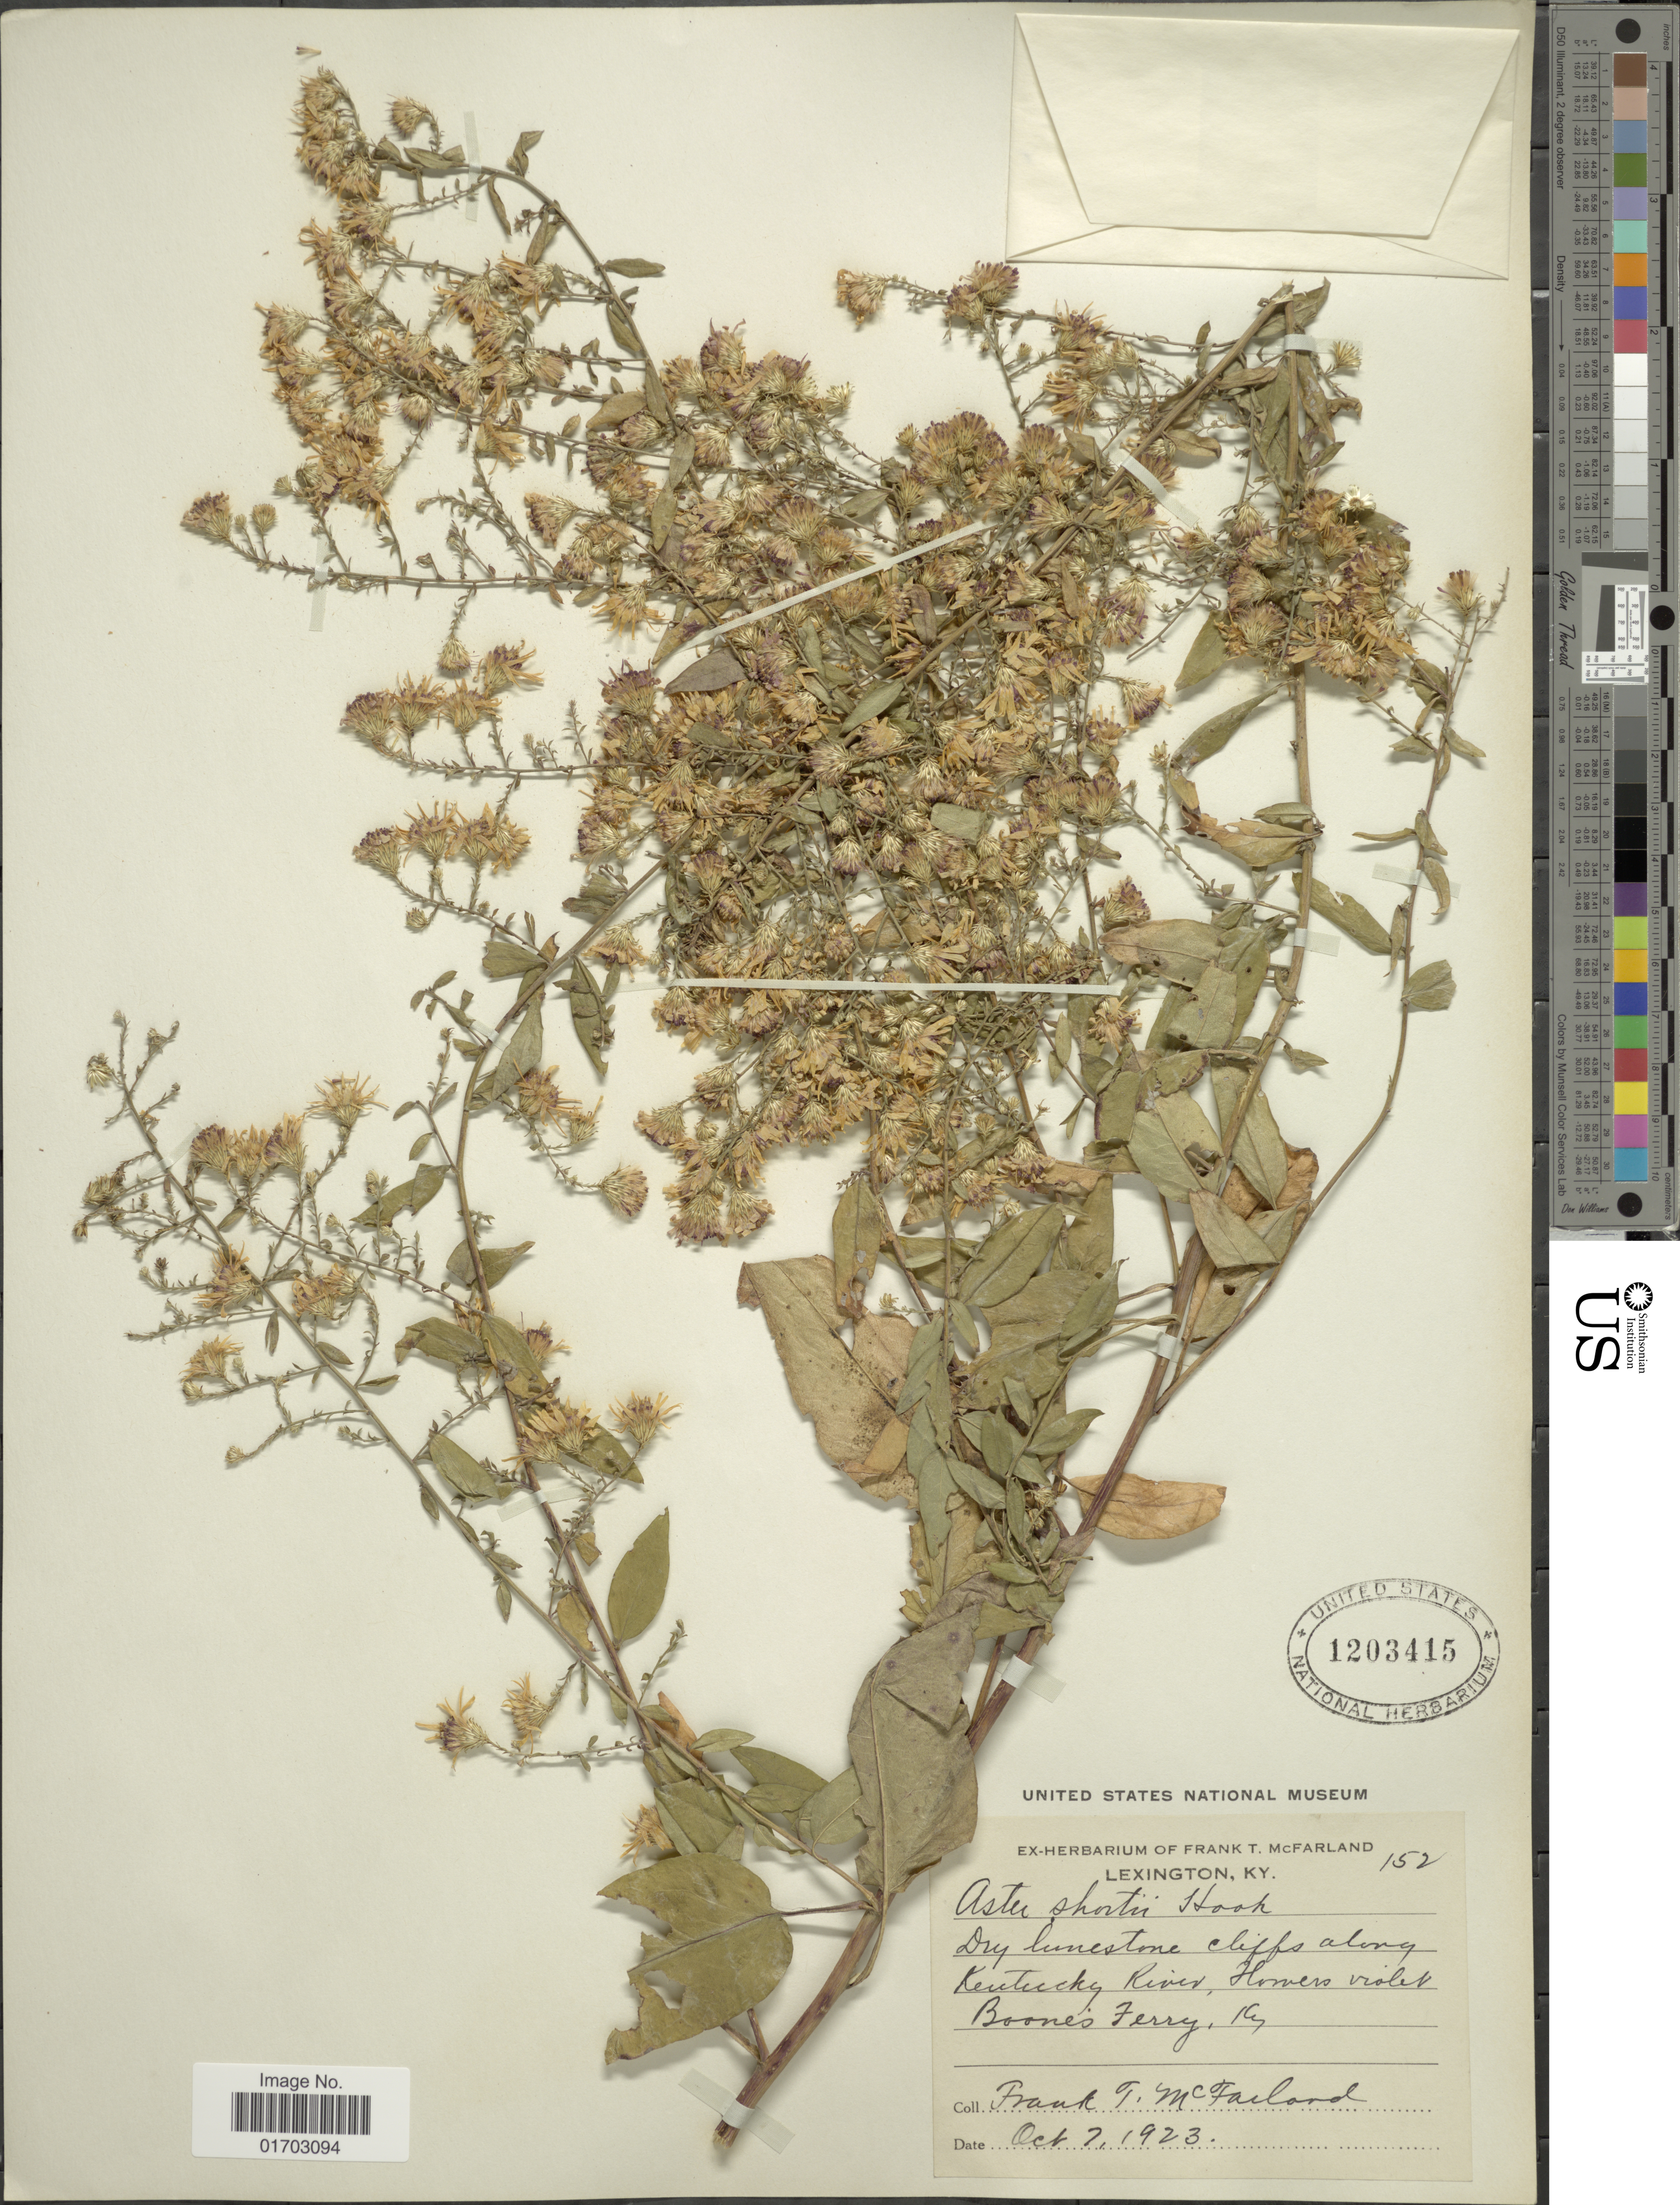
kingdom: Plantae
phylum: Tracheophyta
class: Magnoliopsida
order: Asterales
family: Asteraceae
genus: Symphyotrichum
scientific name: Symphyotrichum shortii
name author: (Lindl.) G.L. Nesom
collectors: F. McFarland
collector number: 152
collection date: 1923-10-07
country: United States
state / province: Kentucky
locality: Lexington, along Kentucky River, Bonnes Ferry.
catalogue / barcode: US 1203415